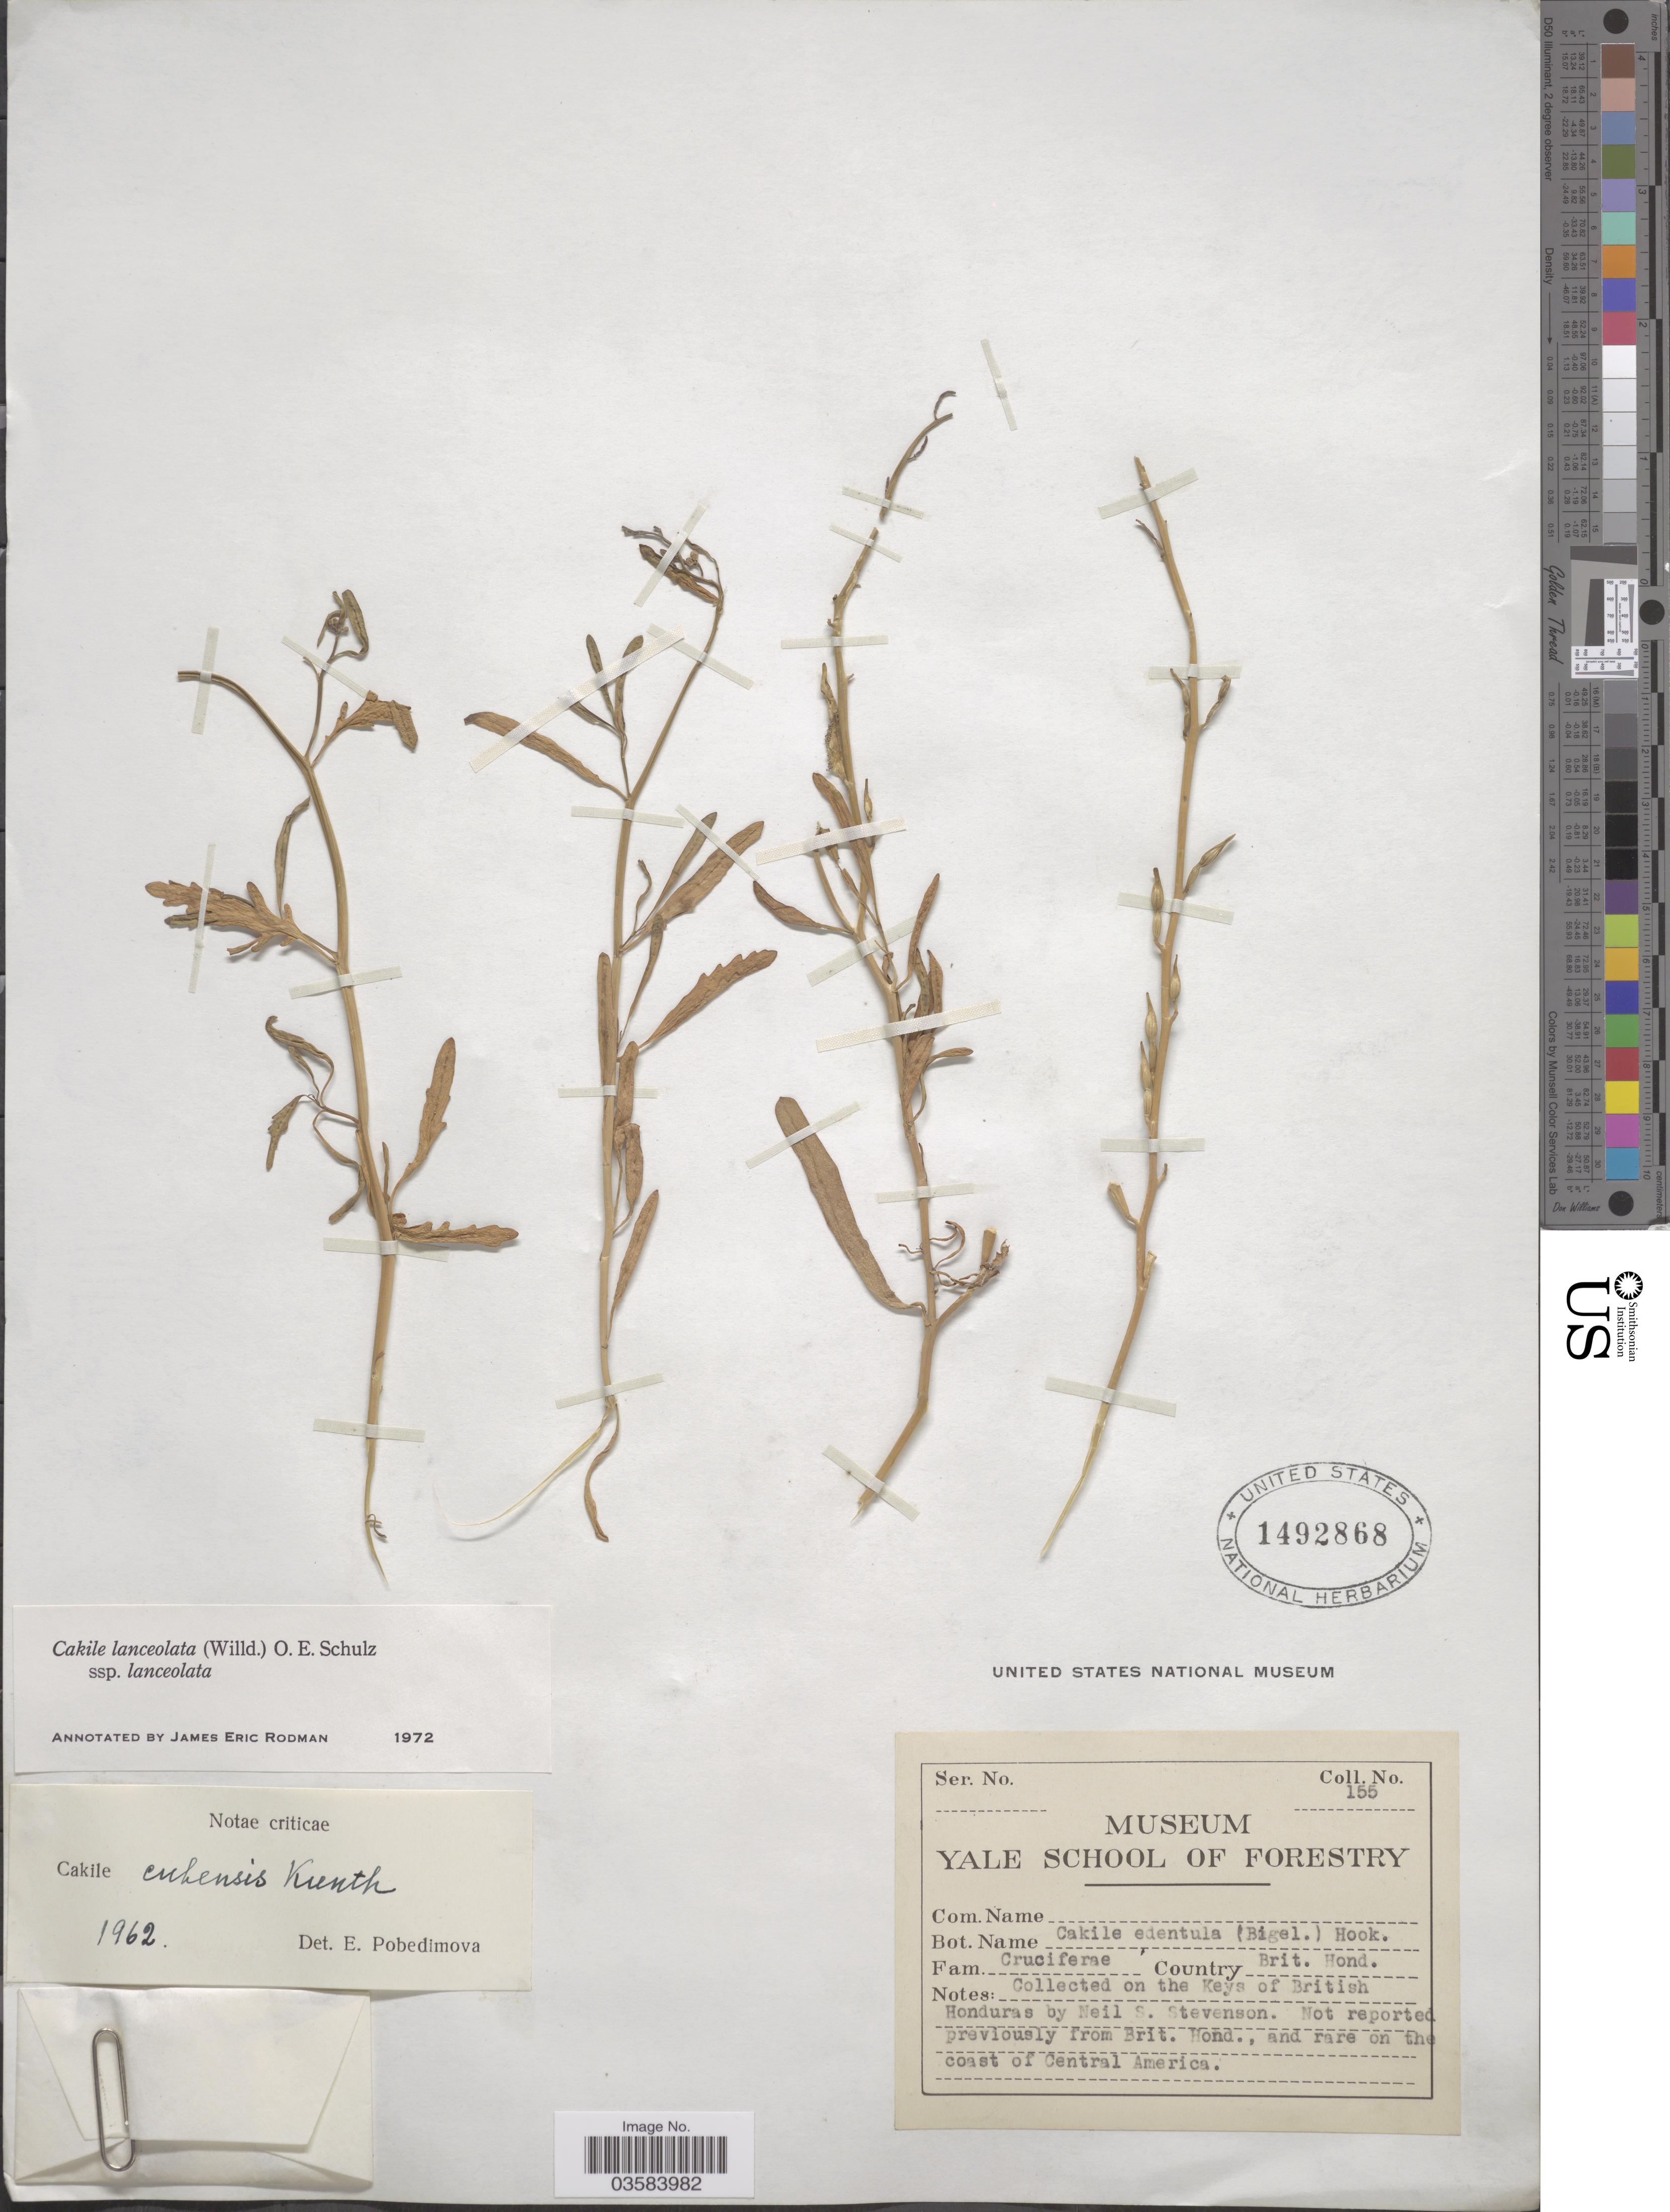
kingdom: Plantae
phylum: Tracheophyta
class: Magnoliopsida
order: Brassicales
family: Brassicaceae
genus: Cakile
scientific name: Cakile lanceolata subsp. lanceolata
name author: (Willd.) O.E. Schulz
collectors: N. Stevenson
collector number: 155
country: Belize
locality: Brit. Hond. On the Keys of British Honduras.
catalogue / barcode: US 1492868